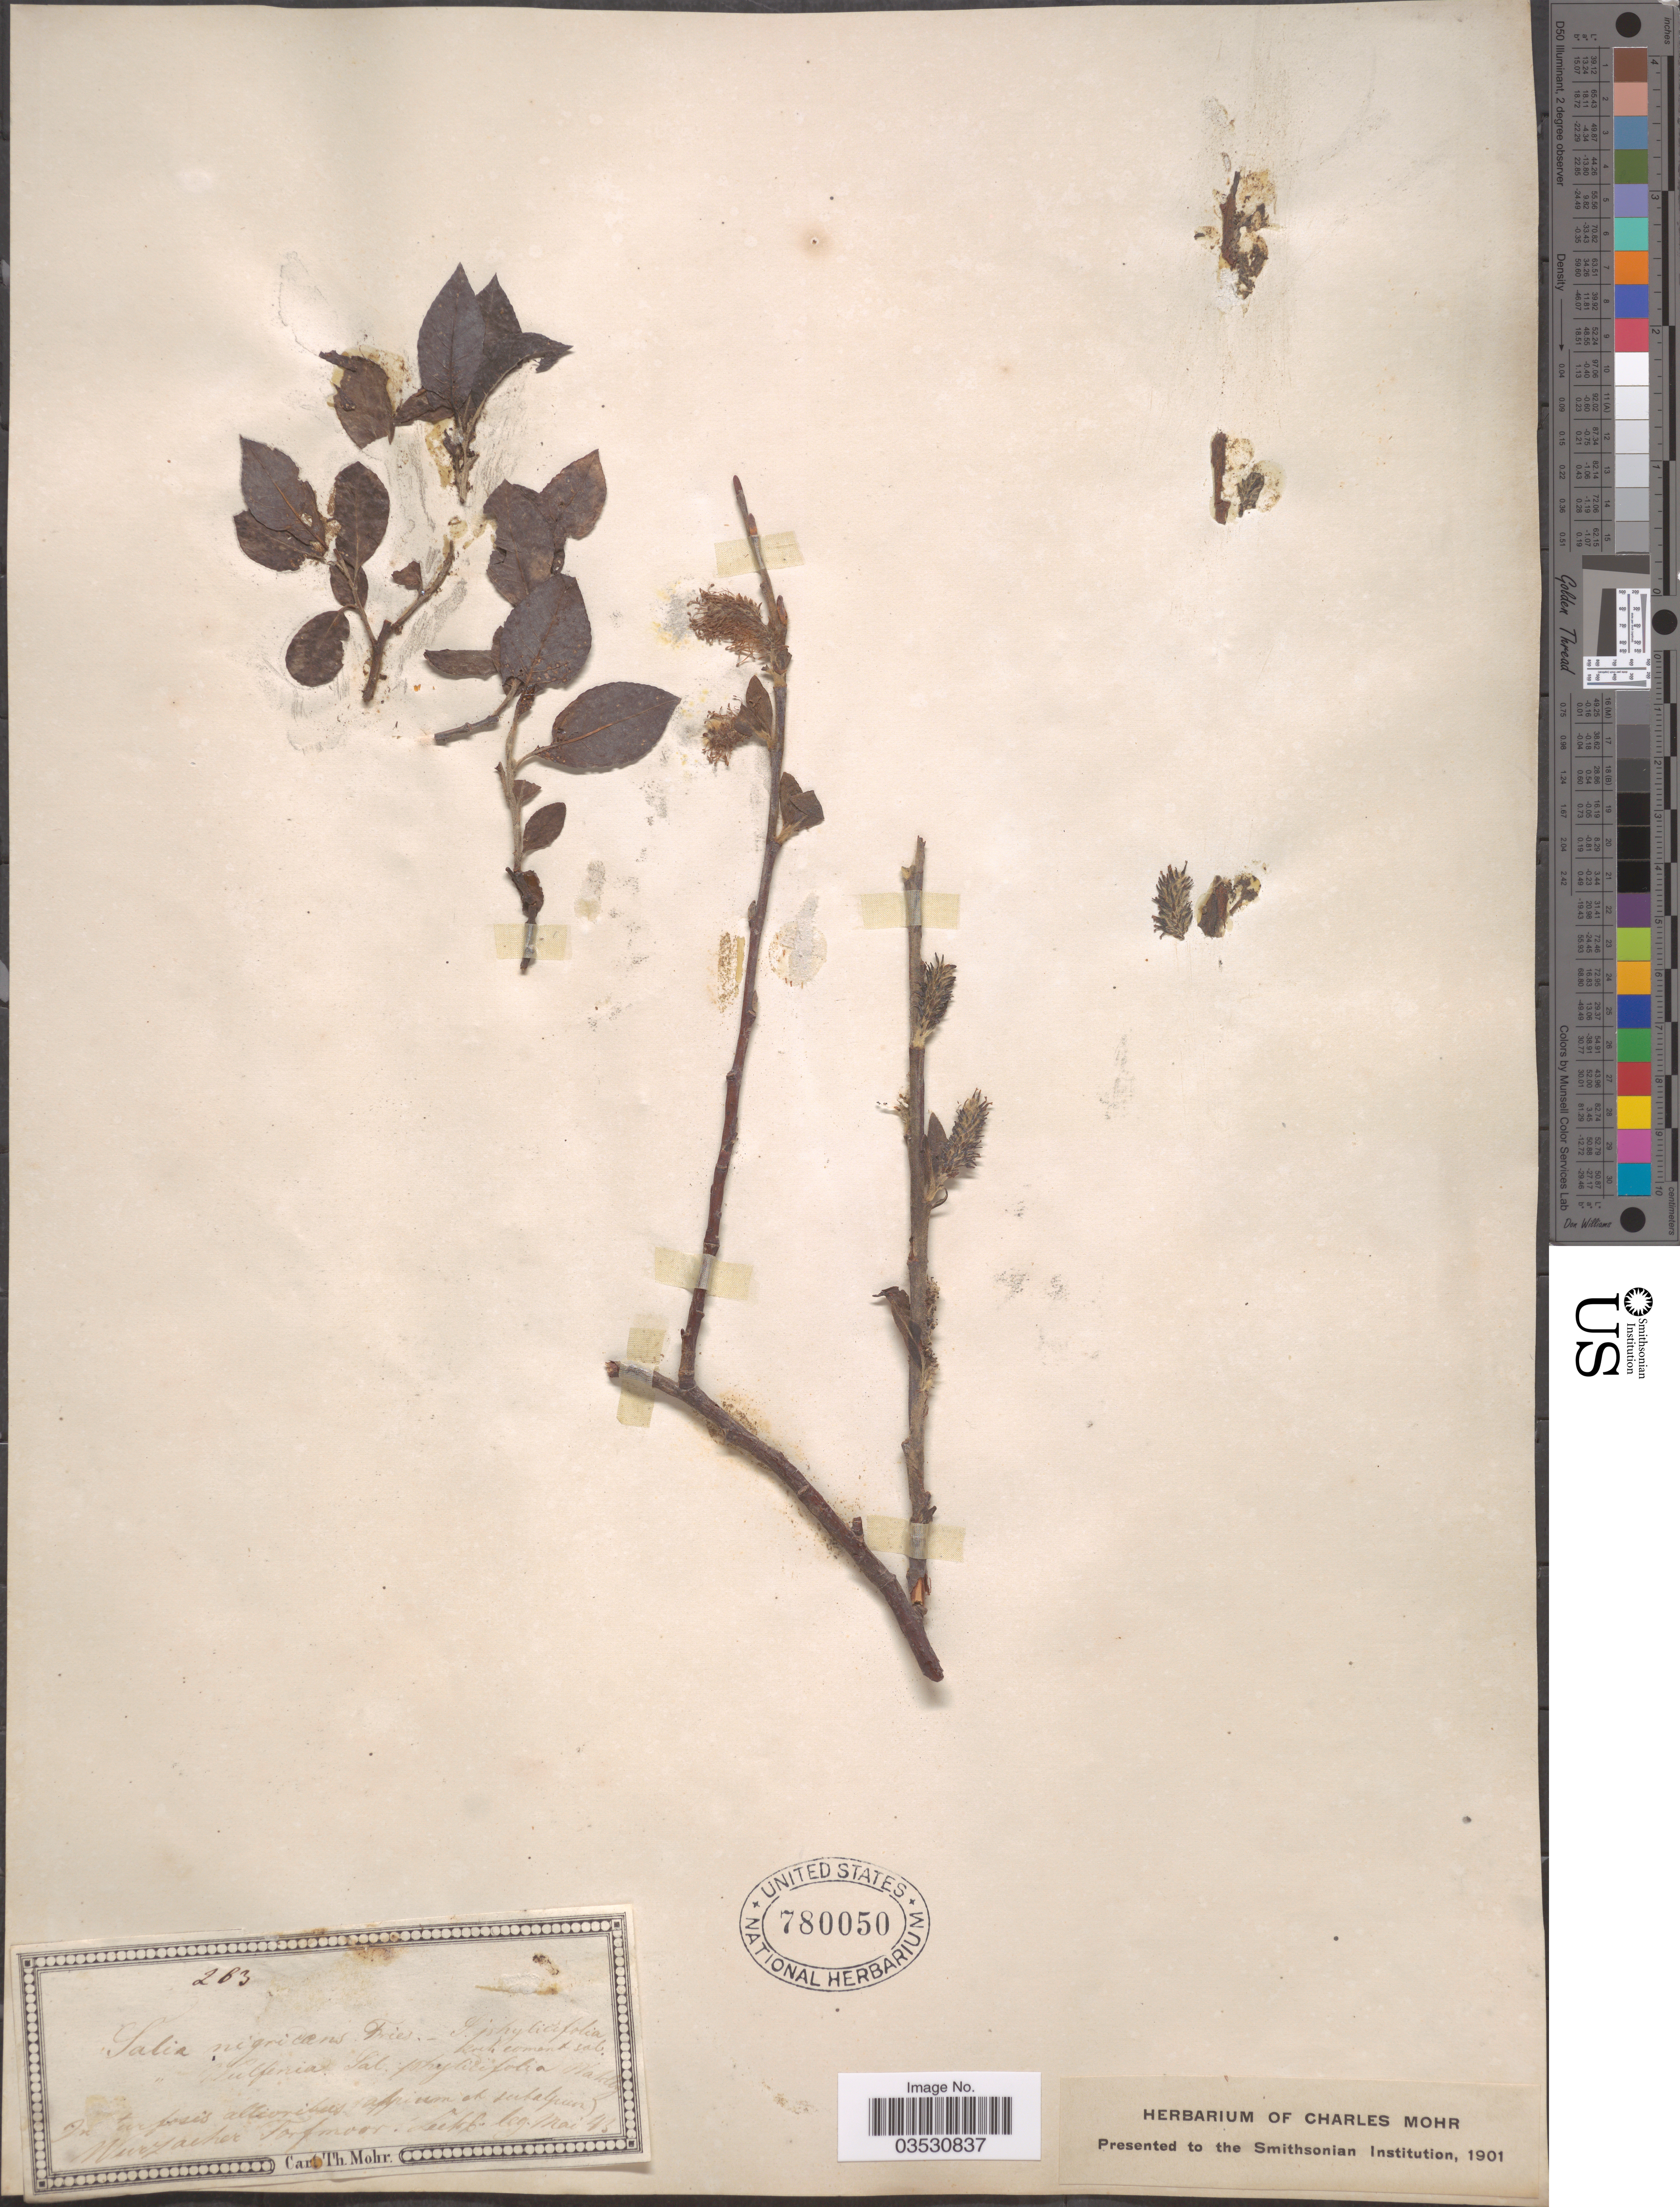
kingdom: Plantae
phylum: Tracheophyta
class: Magnoliopsida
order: Malpighiales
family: Salicaceae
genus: Salix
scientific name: Salix nigricans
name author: Sm.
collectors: Mohr, C. T. (herbarium)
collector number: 263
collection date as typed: Transcribed d/m/y: /5/43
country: Germany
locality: Wurzacher Torfmoor Zeekp. [interpreted] [unsure placement]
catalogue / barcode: US 780050